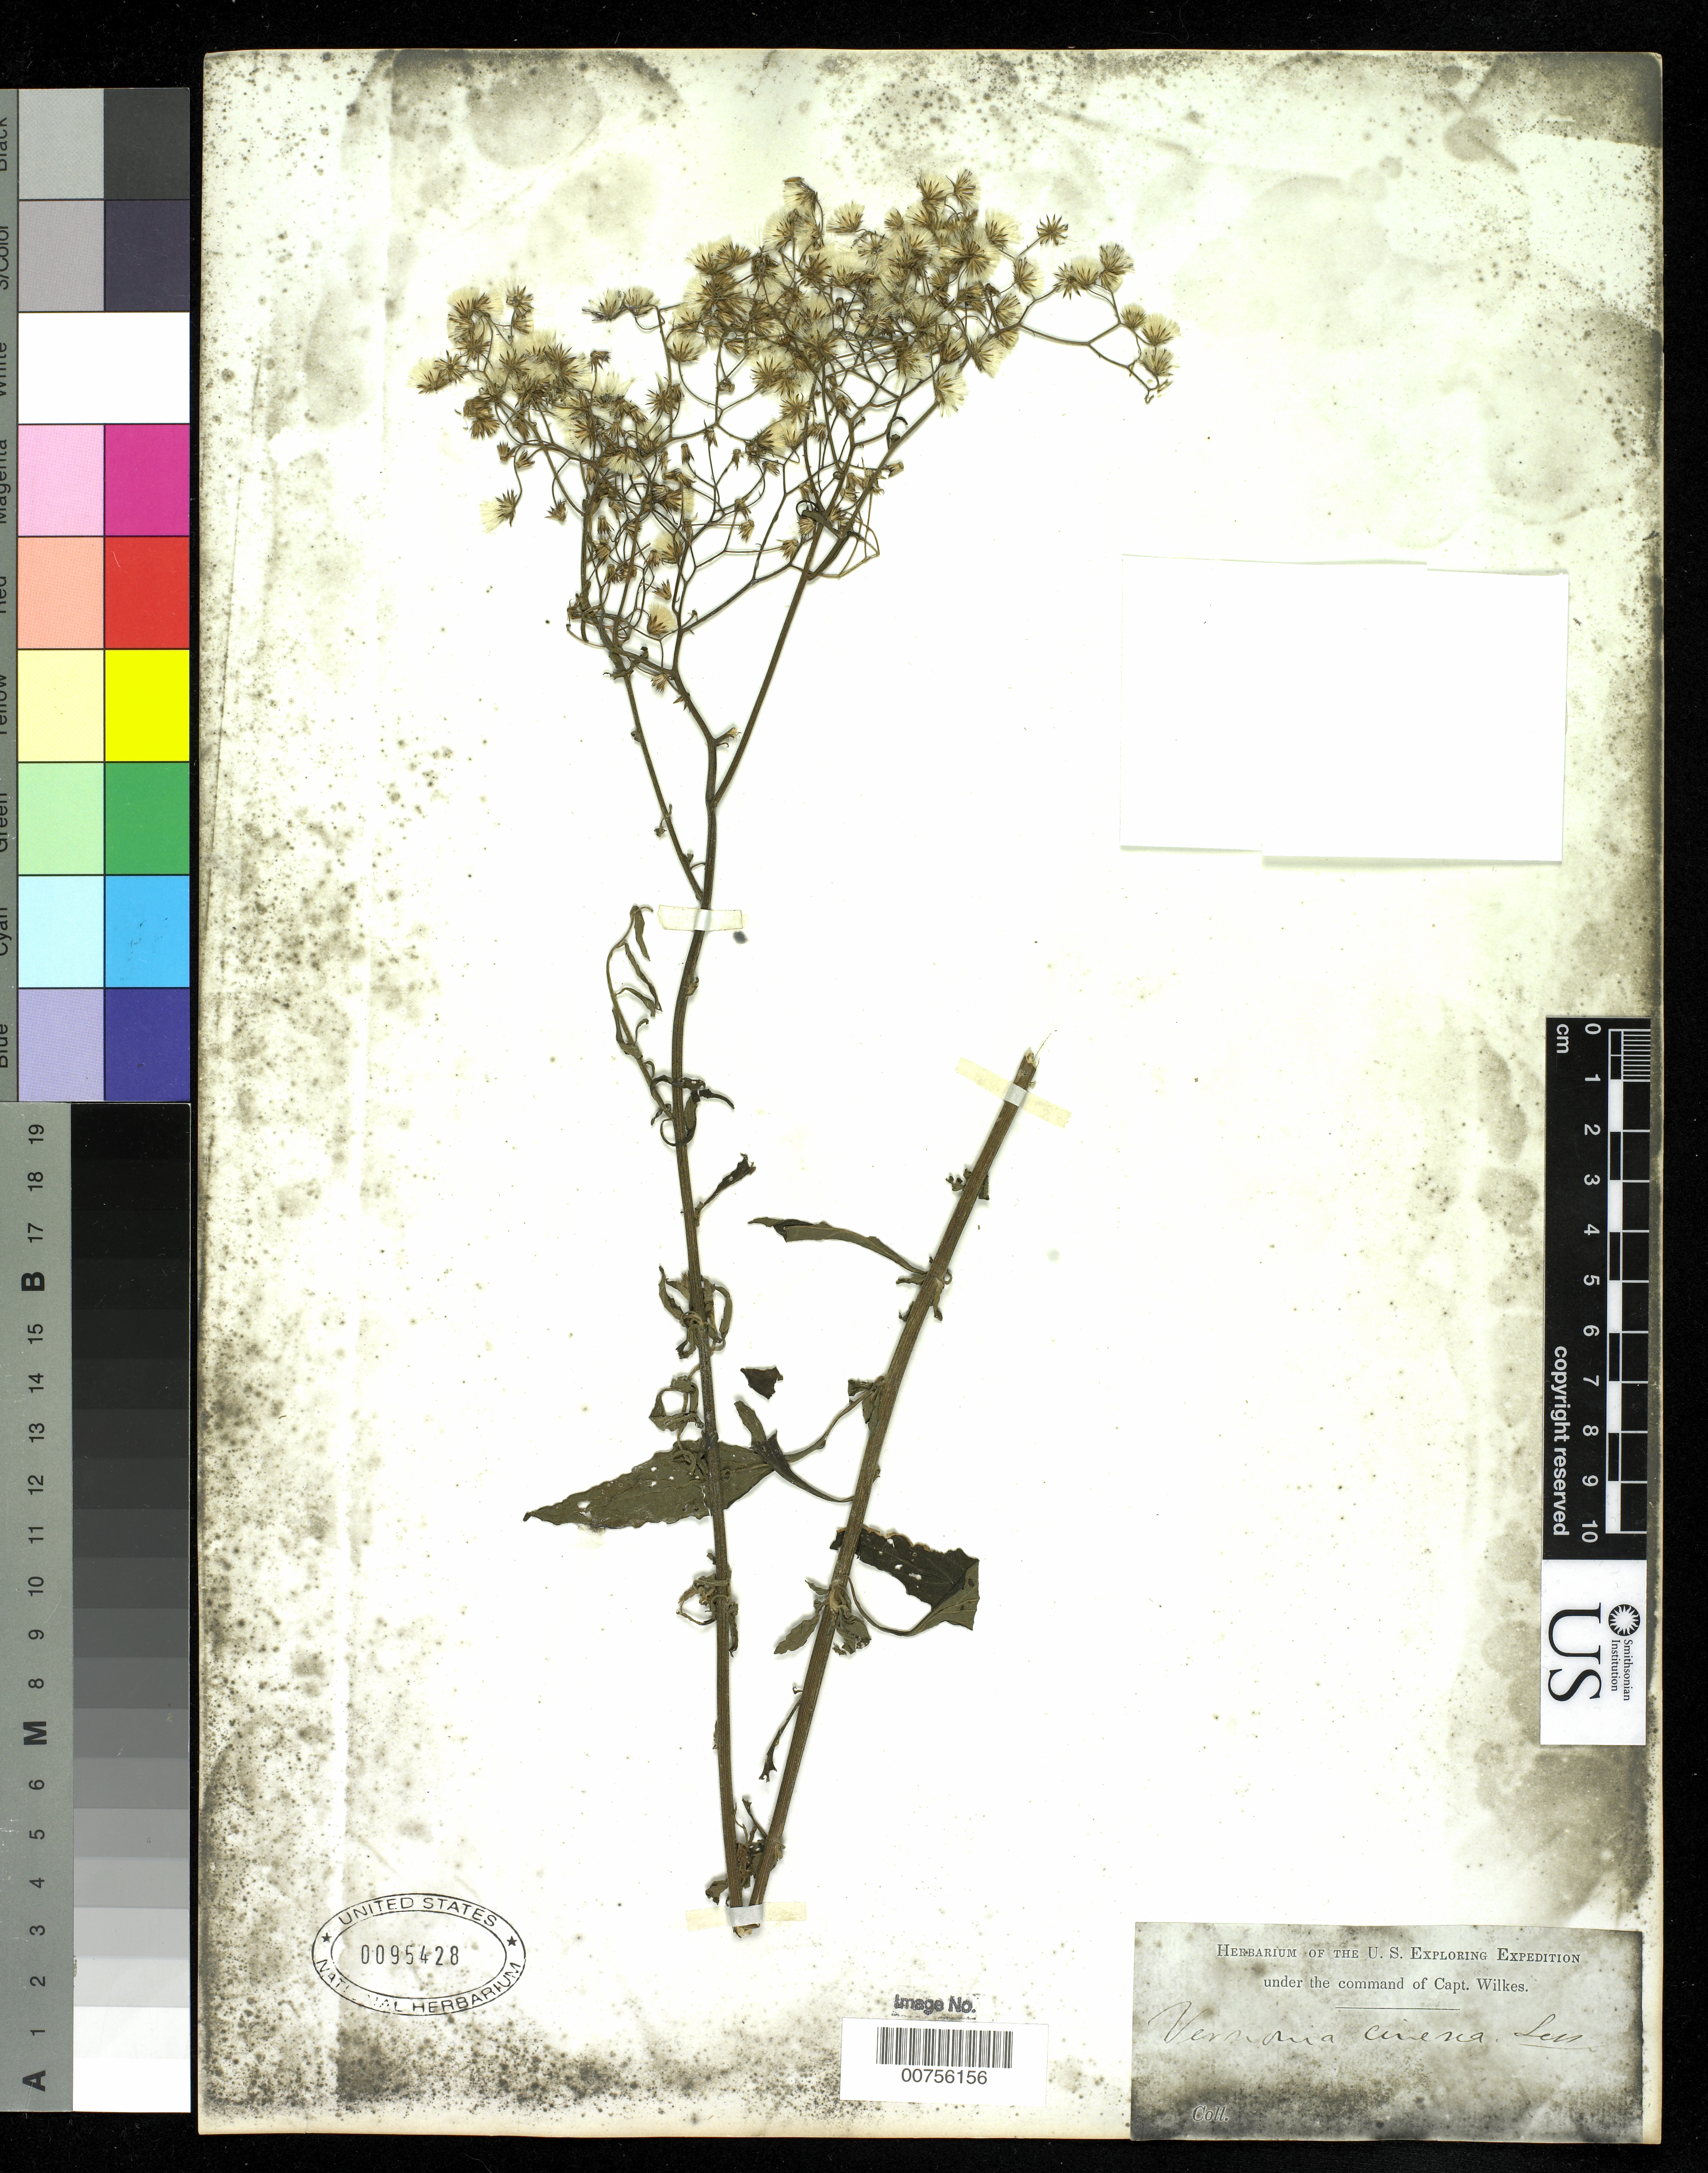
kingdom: Plantae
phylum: Tracheophyta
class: Magnoliopsida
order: Asterales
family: Asteraceae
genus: Cyanthillium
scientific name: Cyanthillium cinereum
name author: (L.) H. Rob.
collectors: Wilkes Explor. Exped.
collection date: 1838/1842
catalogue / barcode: US 95428